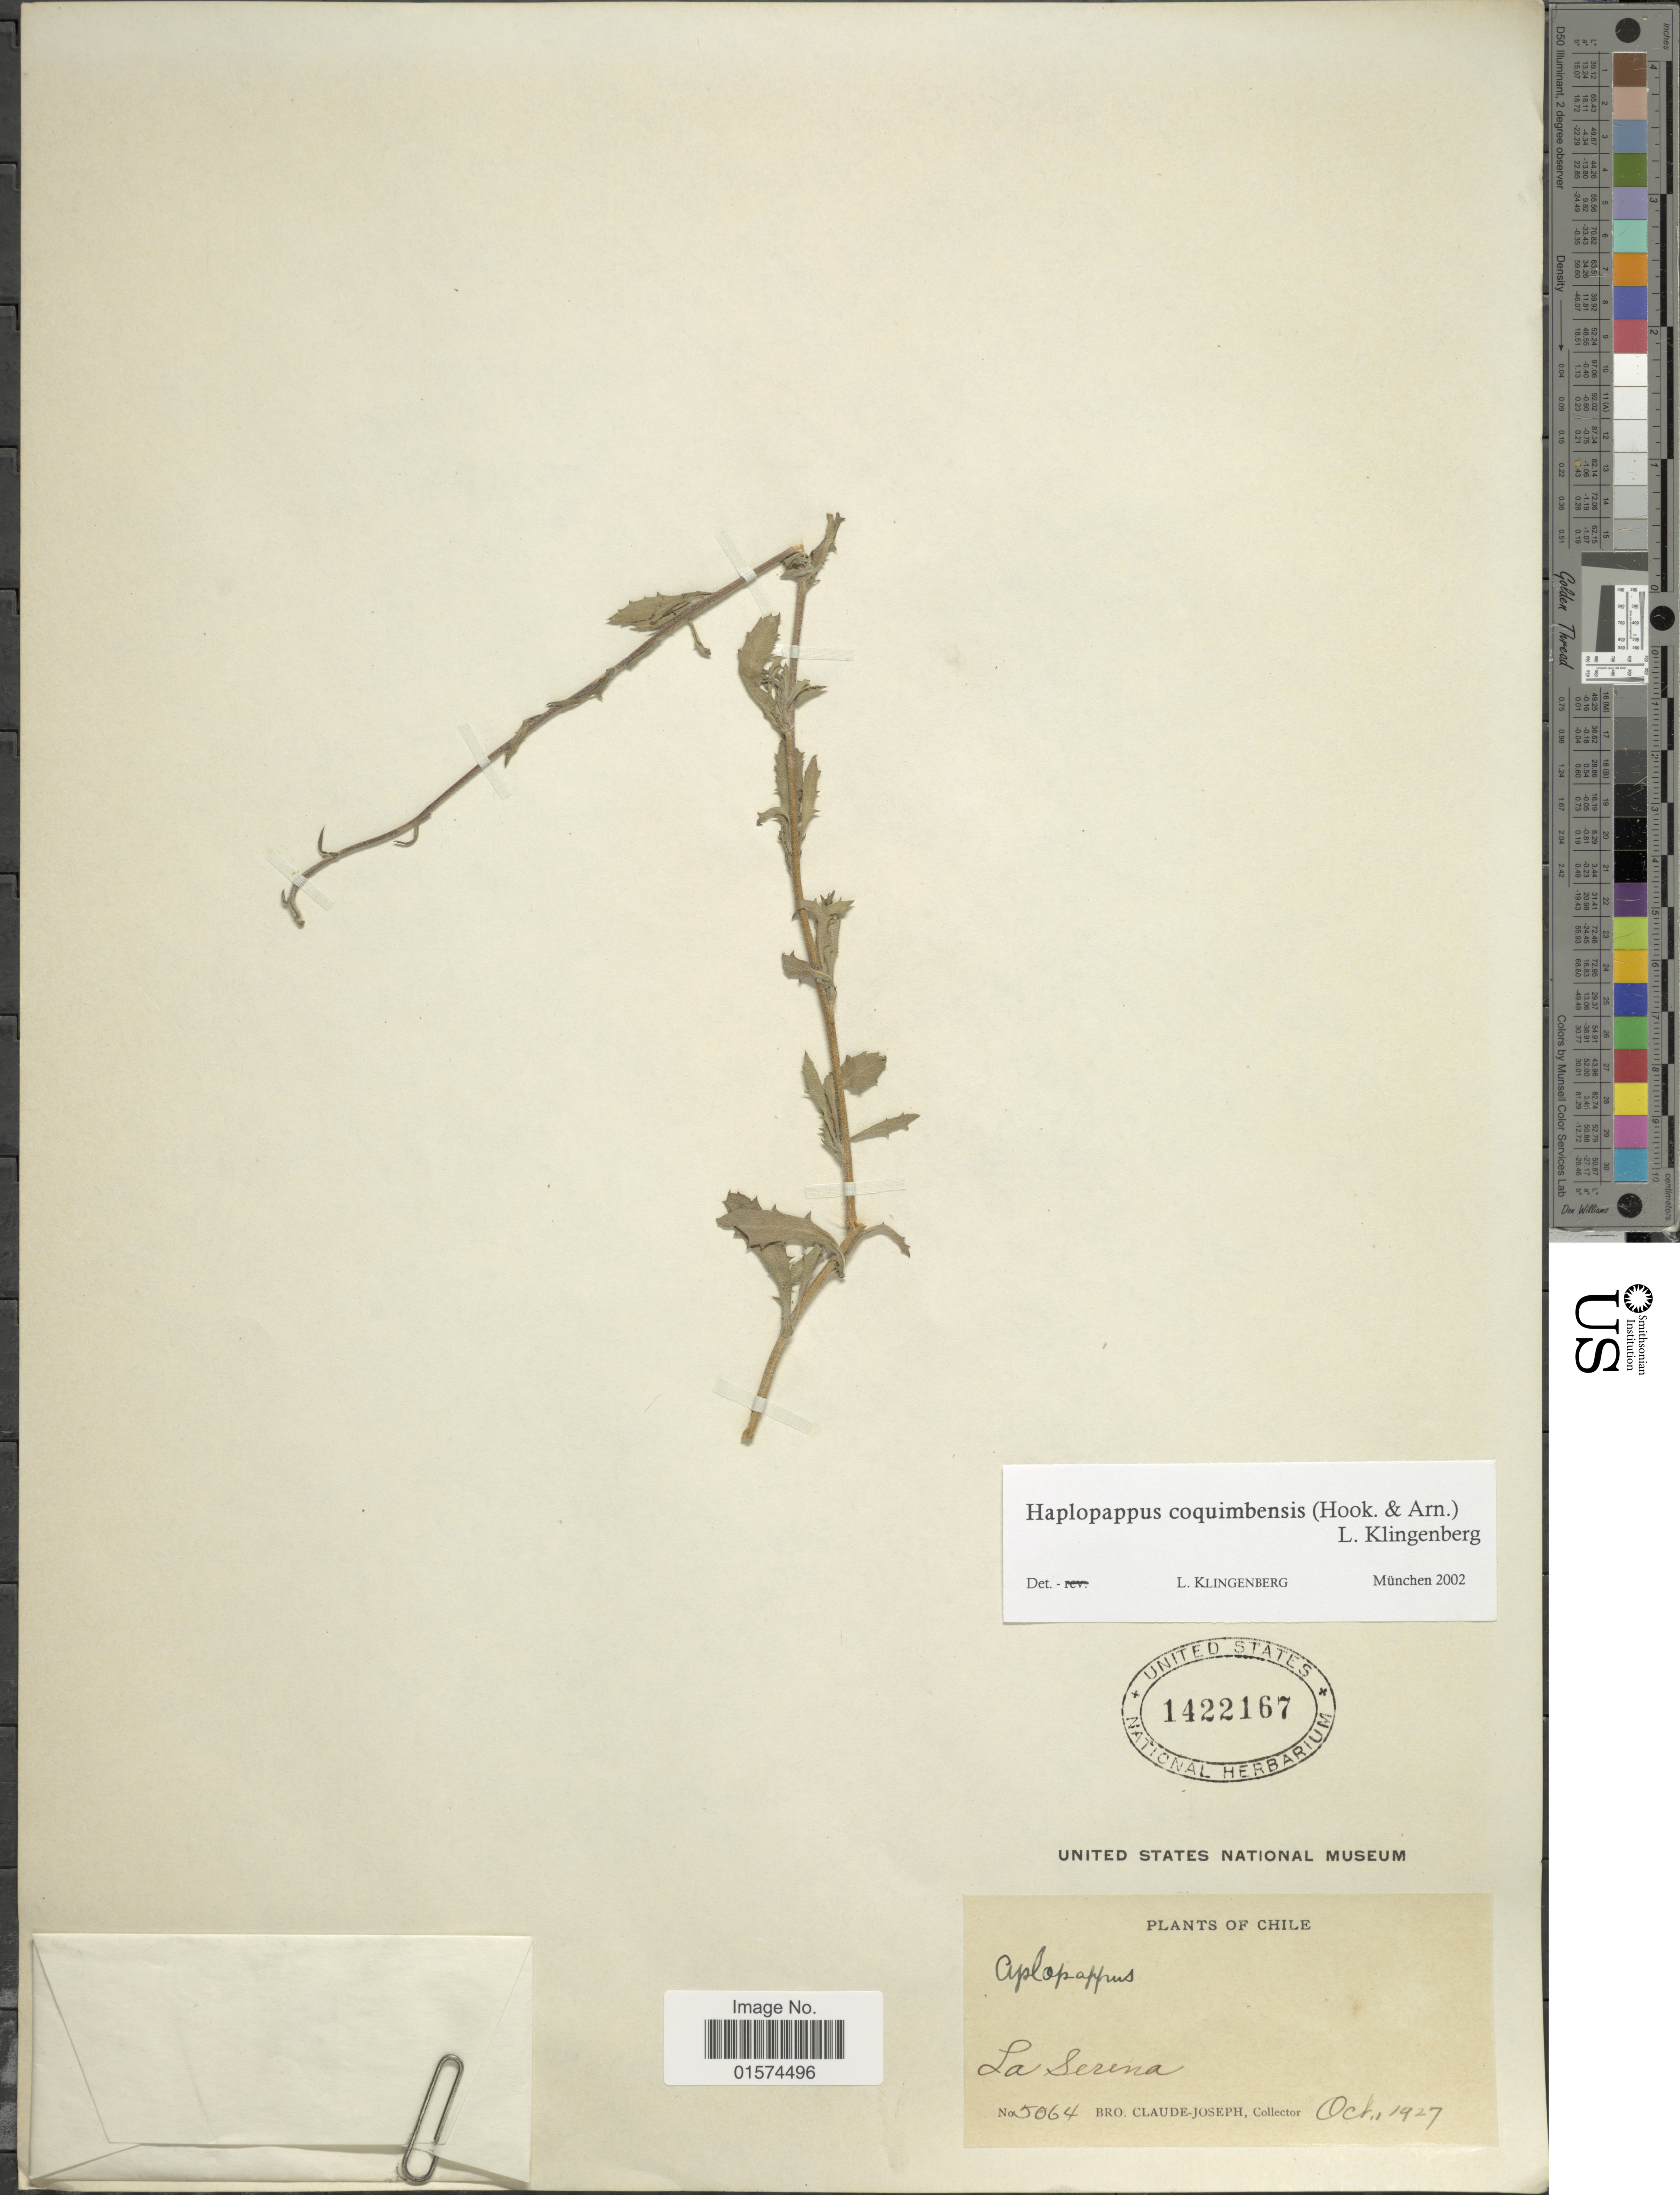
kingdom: Plantae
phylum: Tracheophyta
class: Magnoliopsida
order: Asterales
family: Asteraceae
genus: Haplopappus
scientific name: Haplopappus coquimbensis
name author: (Hook. & Arn.) Klingenb.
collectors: Bro. Claude-Joseph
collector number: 5064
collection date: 1927-10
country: Chile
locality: La Serena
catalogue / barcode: US 1422167